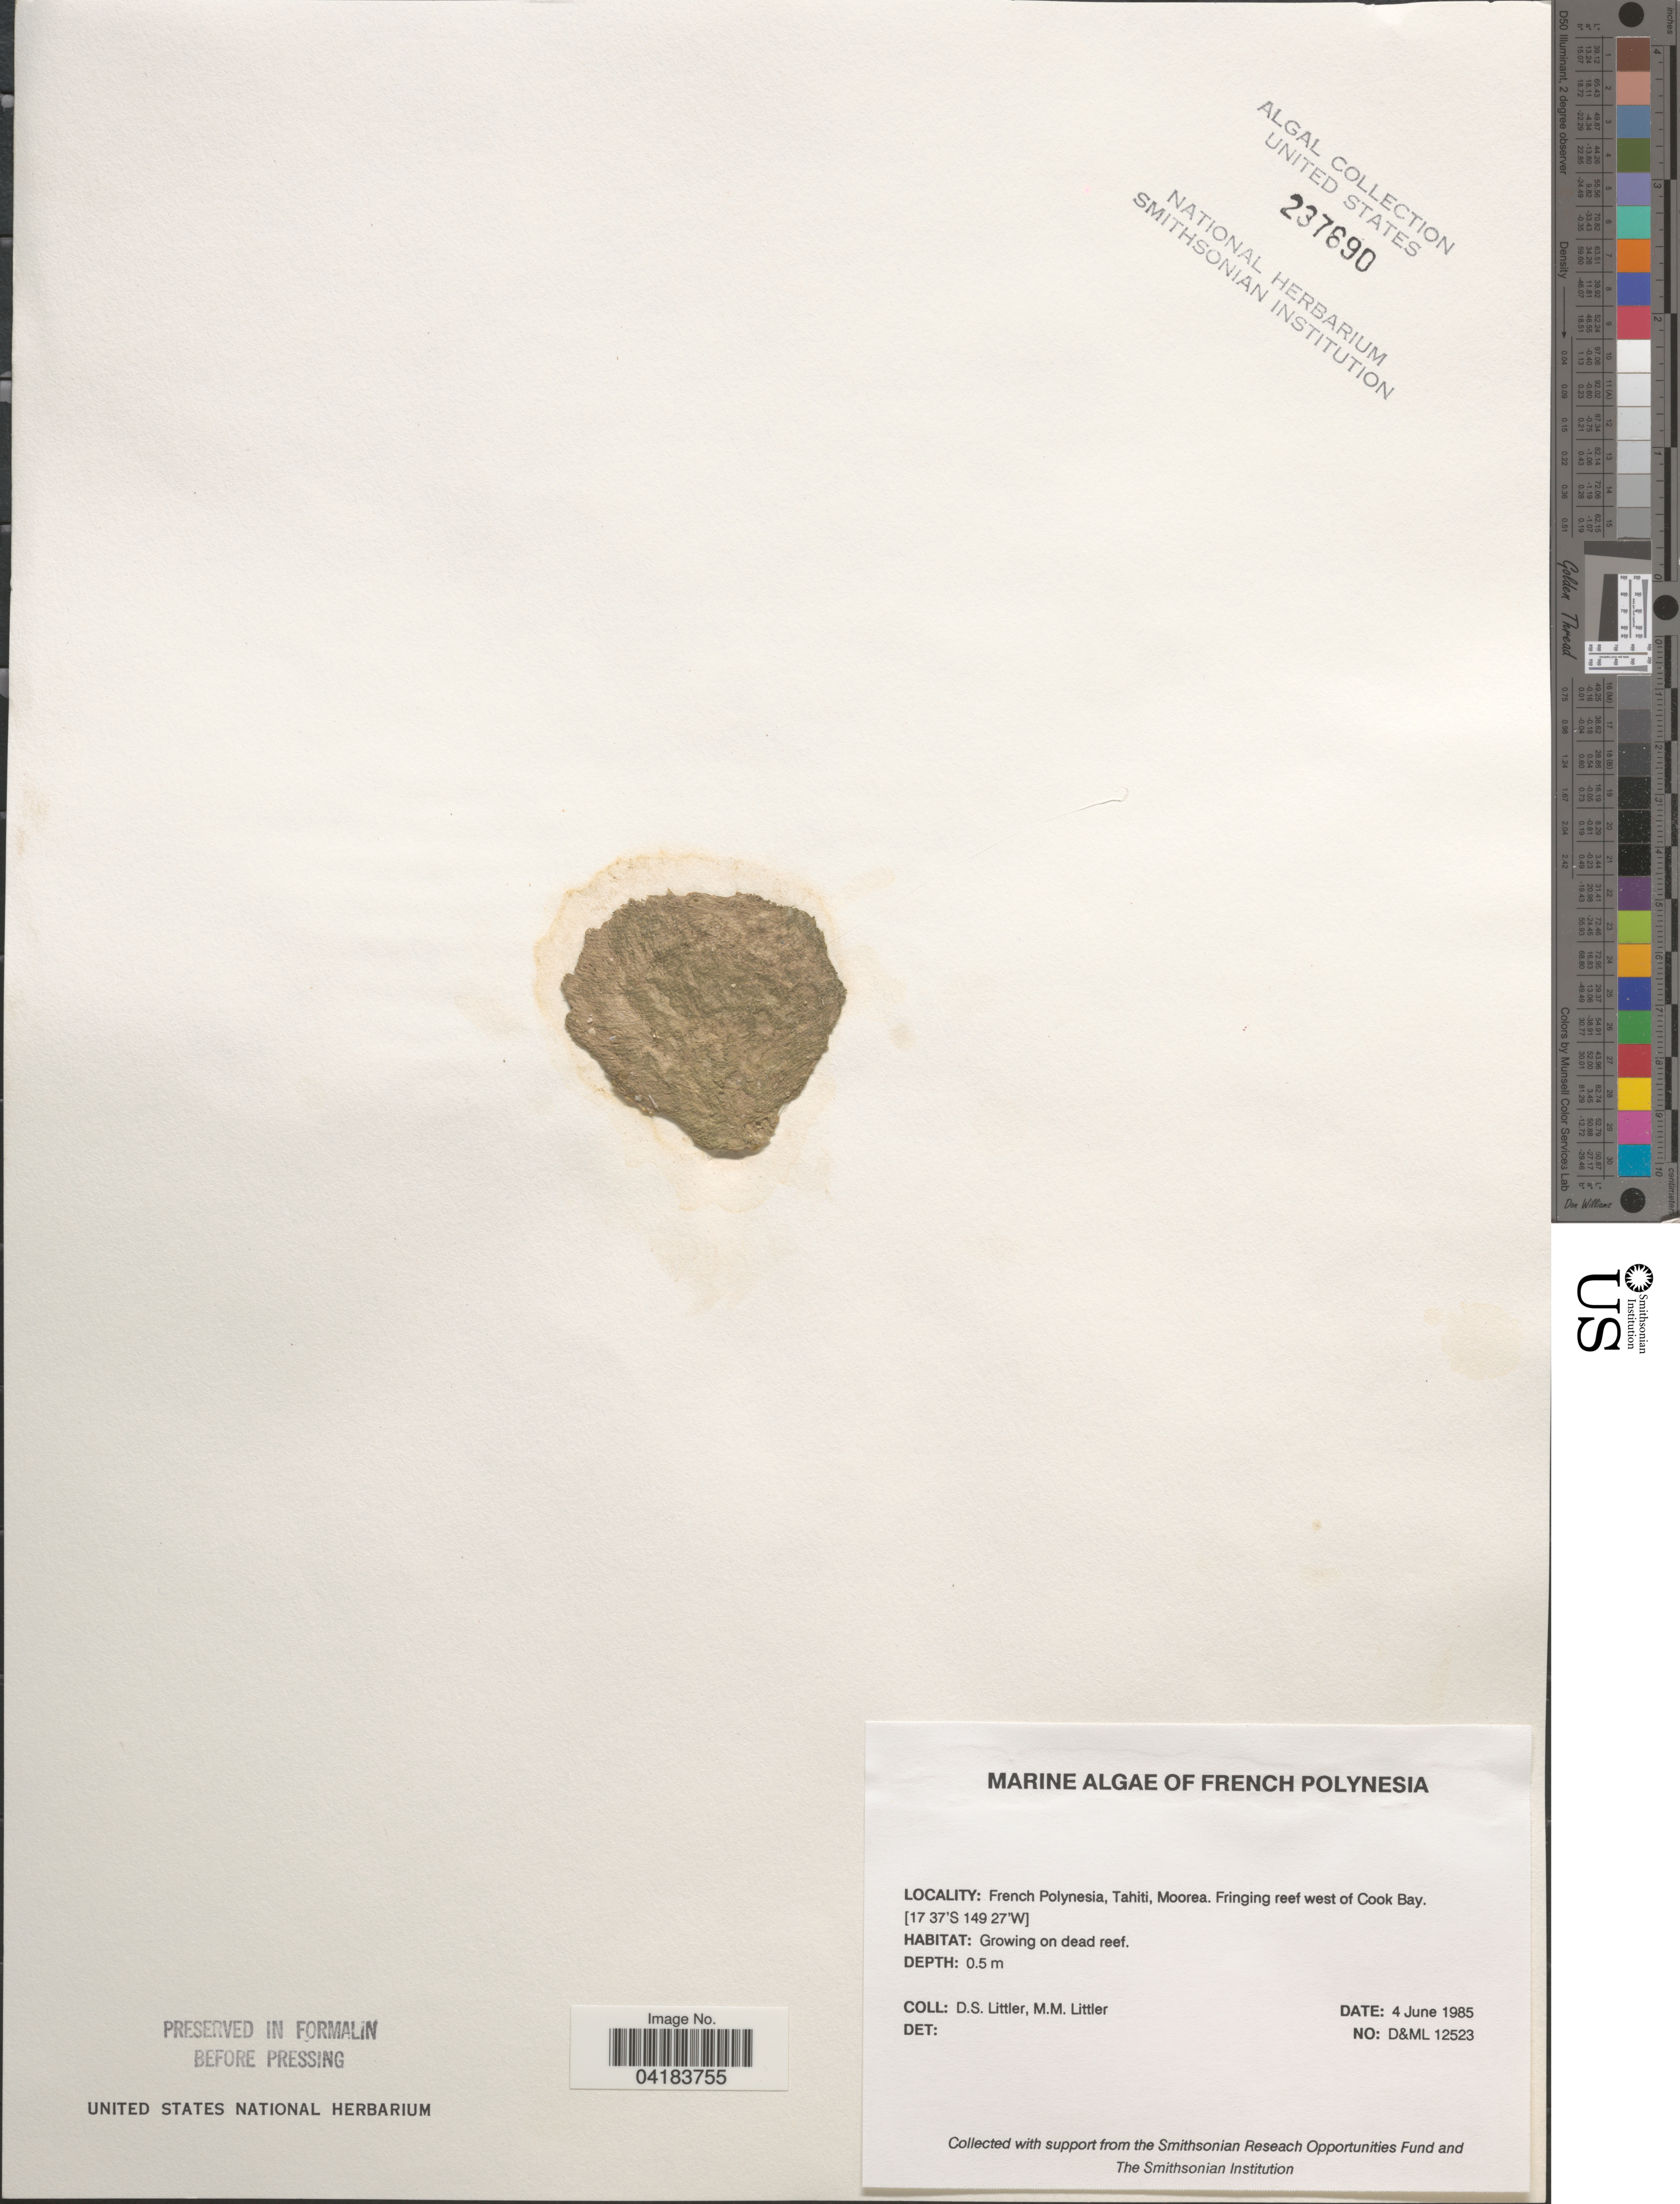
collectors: D. S. Littler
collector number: D&ML12523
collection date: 1985-06-04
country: French Polynesia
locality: Tahiti, Moorea. Fringing reef west of Cook Bay.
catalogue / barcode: US 237690